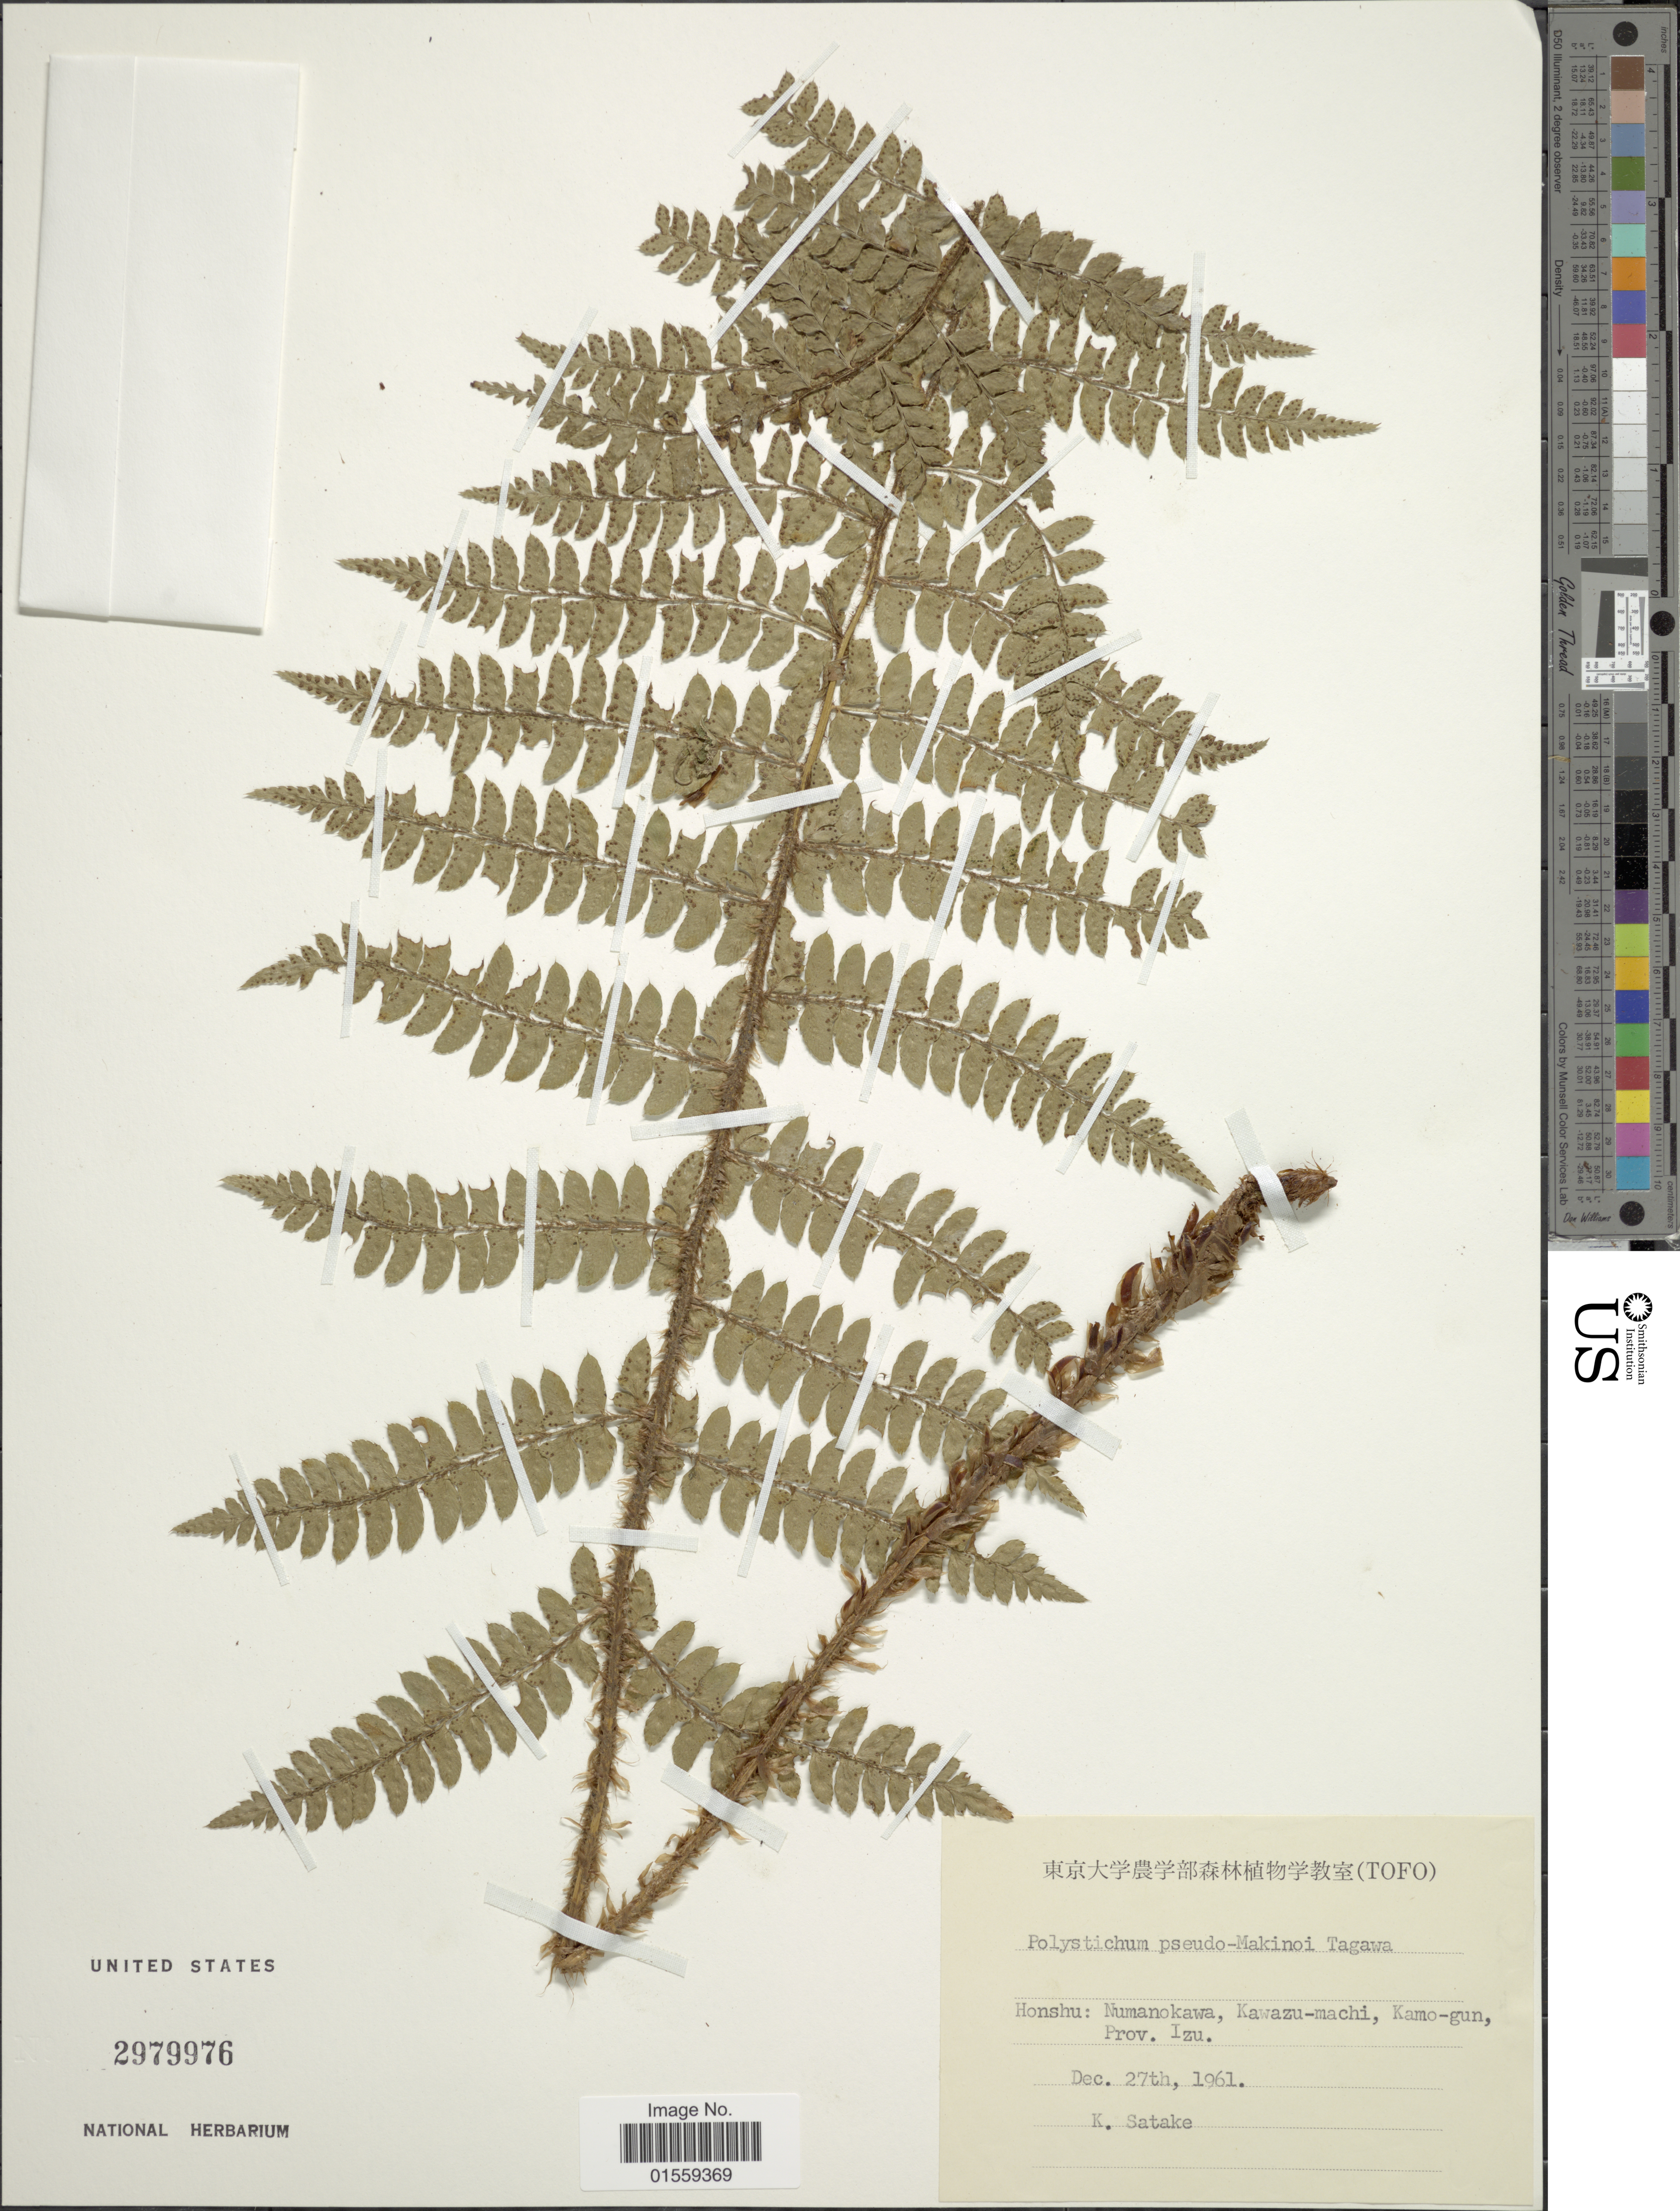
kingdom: Plantae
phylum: Tracheophyta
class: Polypodiopsida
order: Polypodiales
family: Dryopteridaceae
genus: Polystichum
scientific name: Polystichum pseudomakinoi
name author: Tagawa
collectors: K. Satake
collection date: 1961-12-27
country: Japan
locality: Honshu: Numanokawa, kawazu-machi. kamo-gun, Prov. Izu.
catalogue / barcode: US 2979976